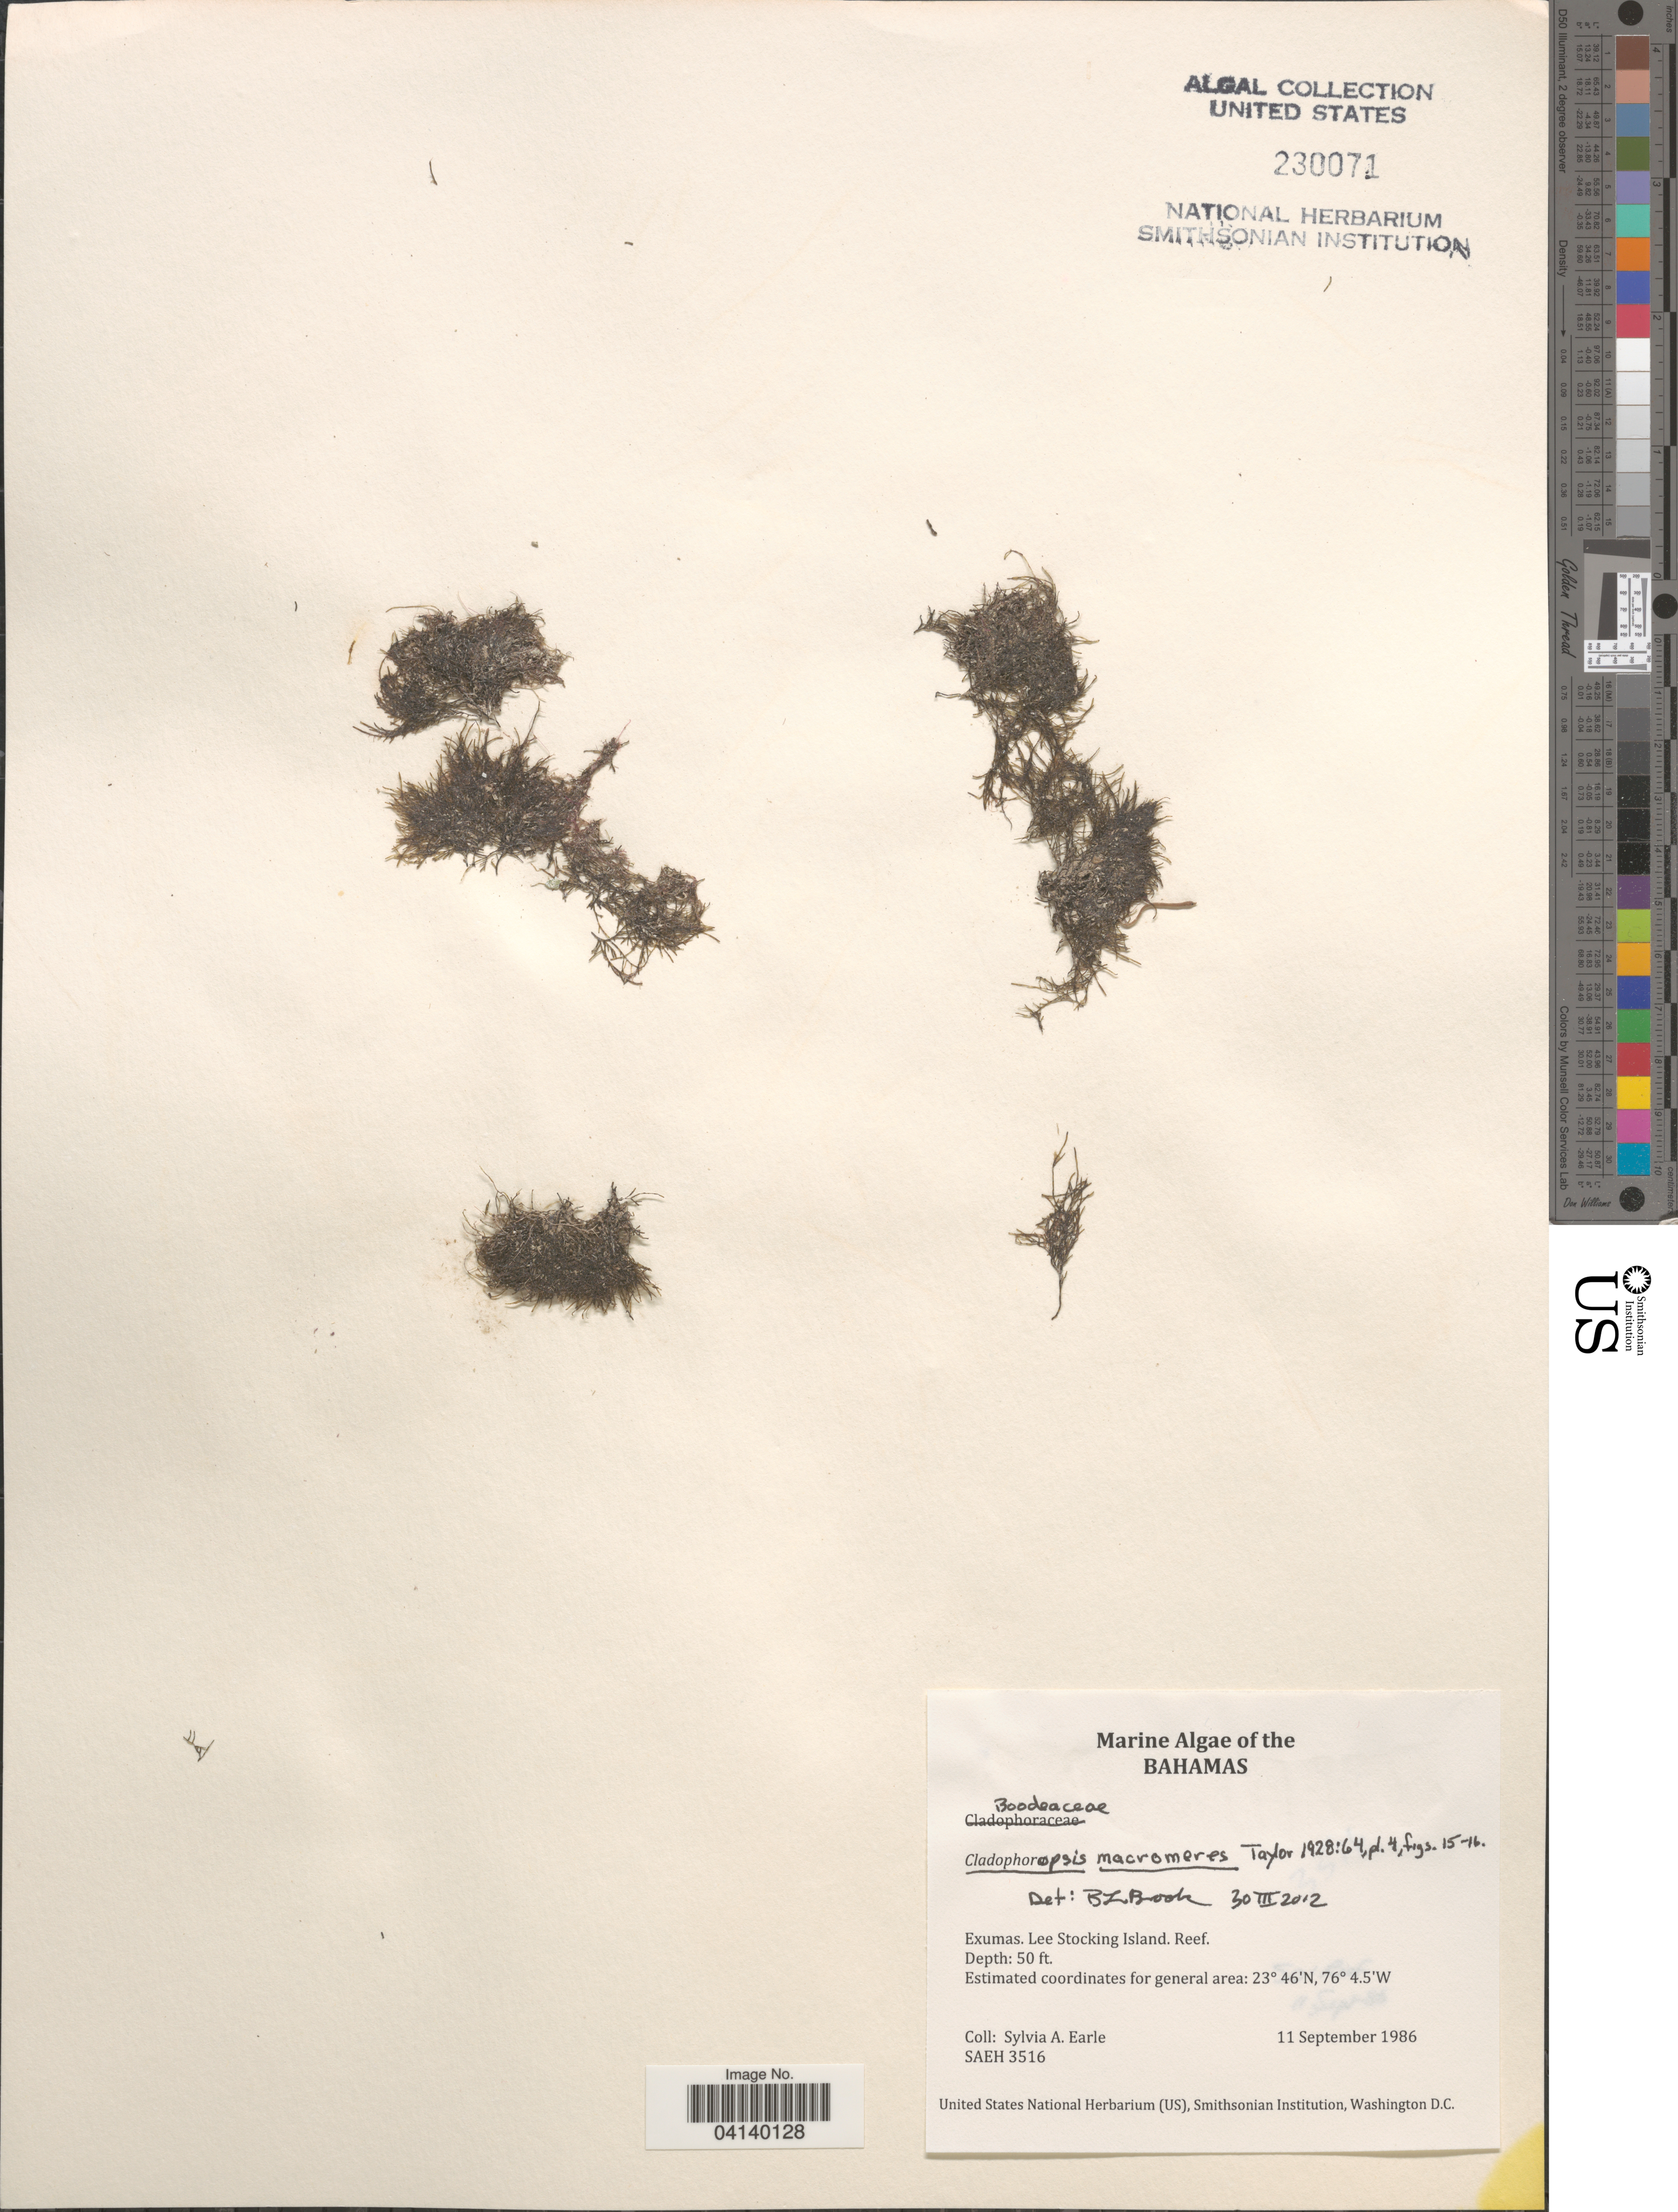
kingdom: Plantae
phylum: Chlorophyta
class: Ulvophyceae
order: Siphonocladales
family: Boodleaceae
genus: Cladophoropsis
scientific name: Cladophoropsis macromeres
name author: W.R. Taylor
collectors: S. A. Earle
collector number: SAEH3516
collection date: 1986-09-11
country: Bahamas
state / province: Exuma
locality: Exumas. Lee Stocking Island. Reef.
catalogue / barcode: US 230071